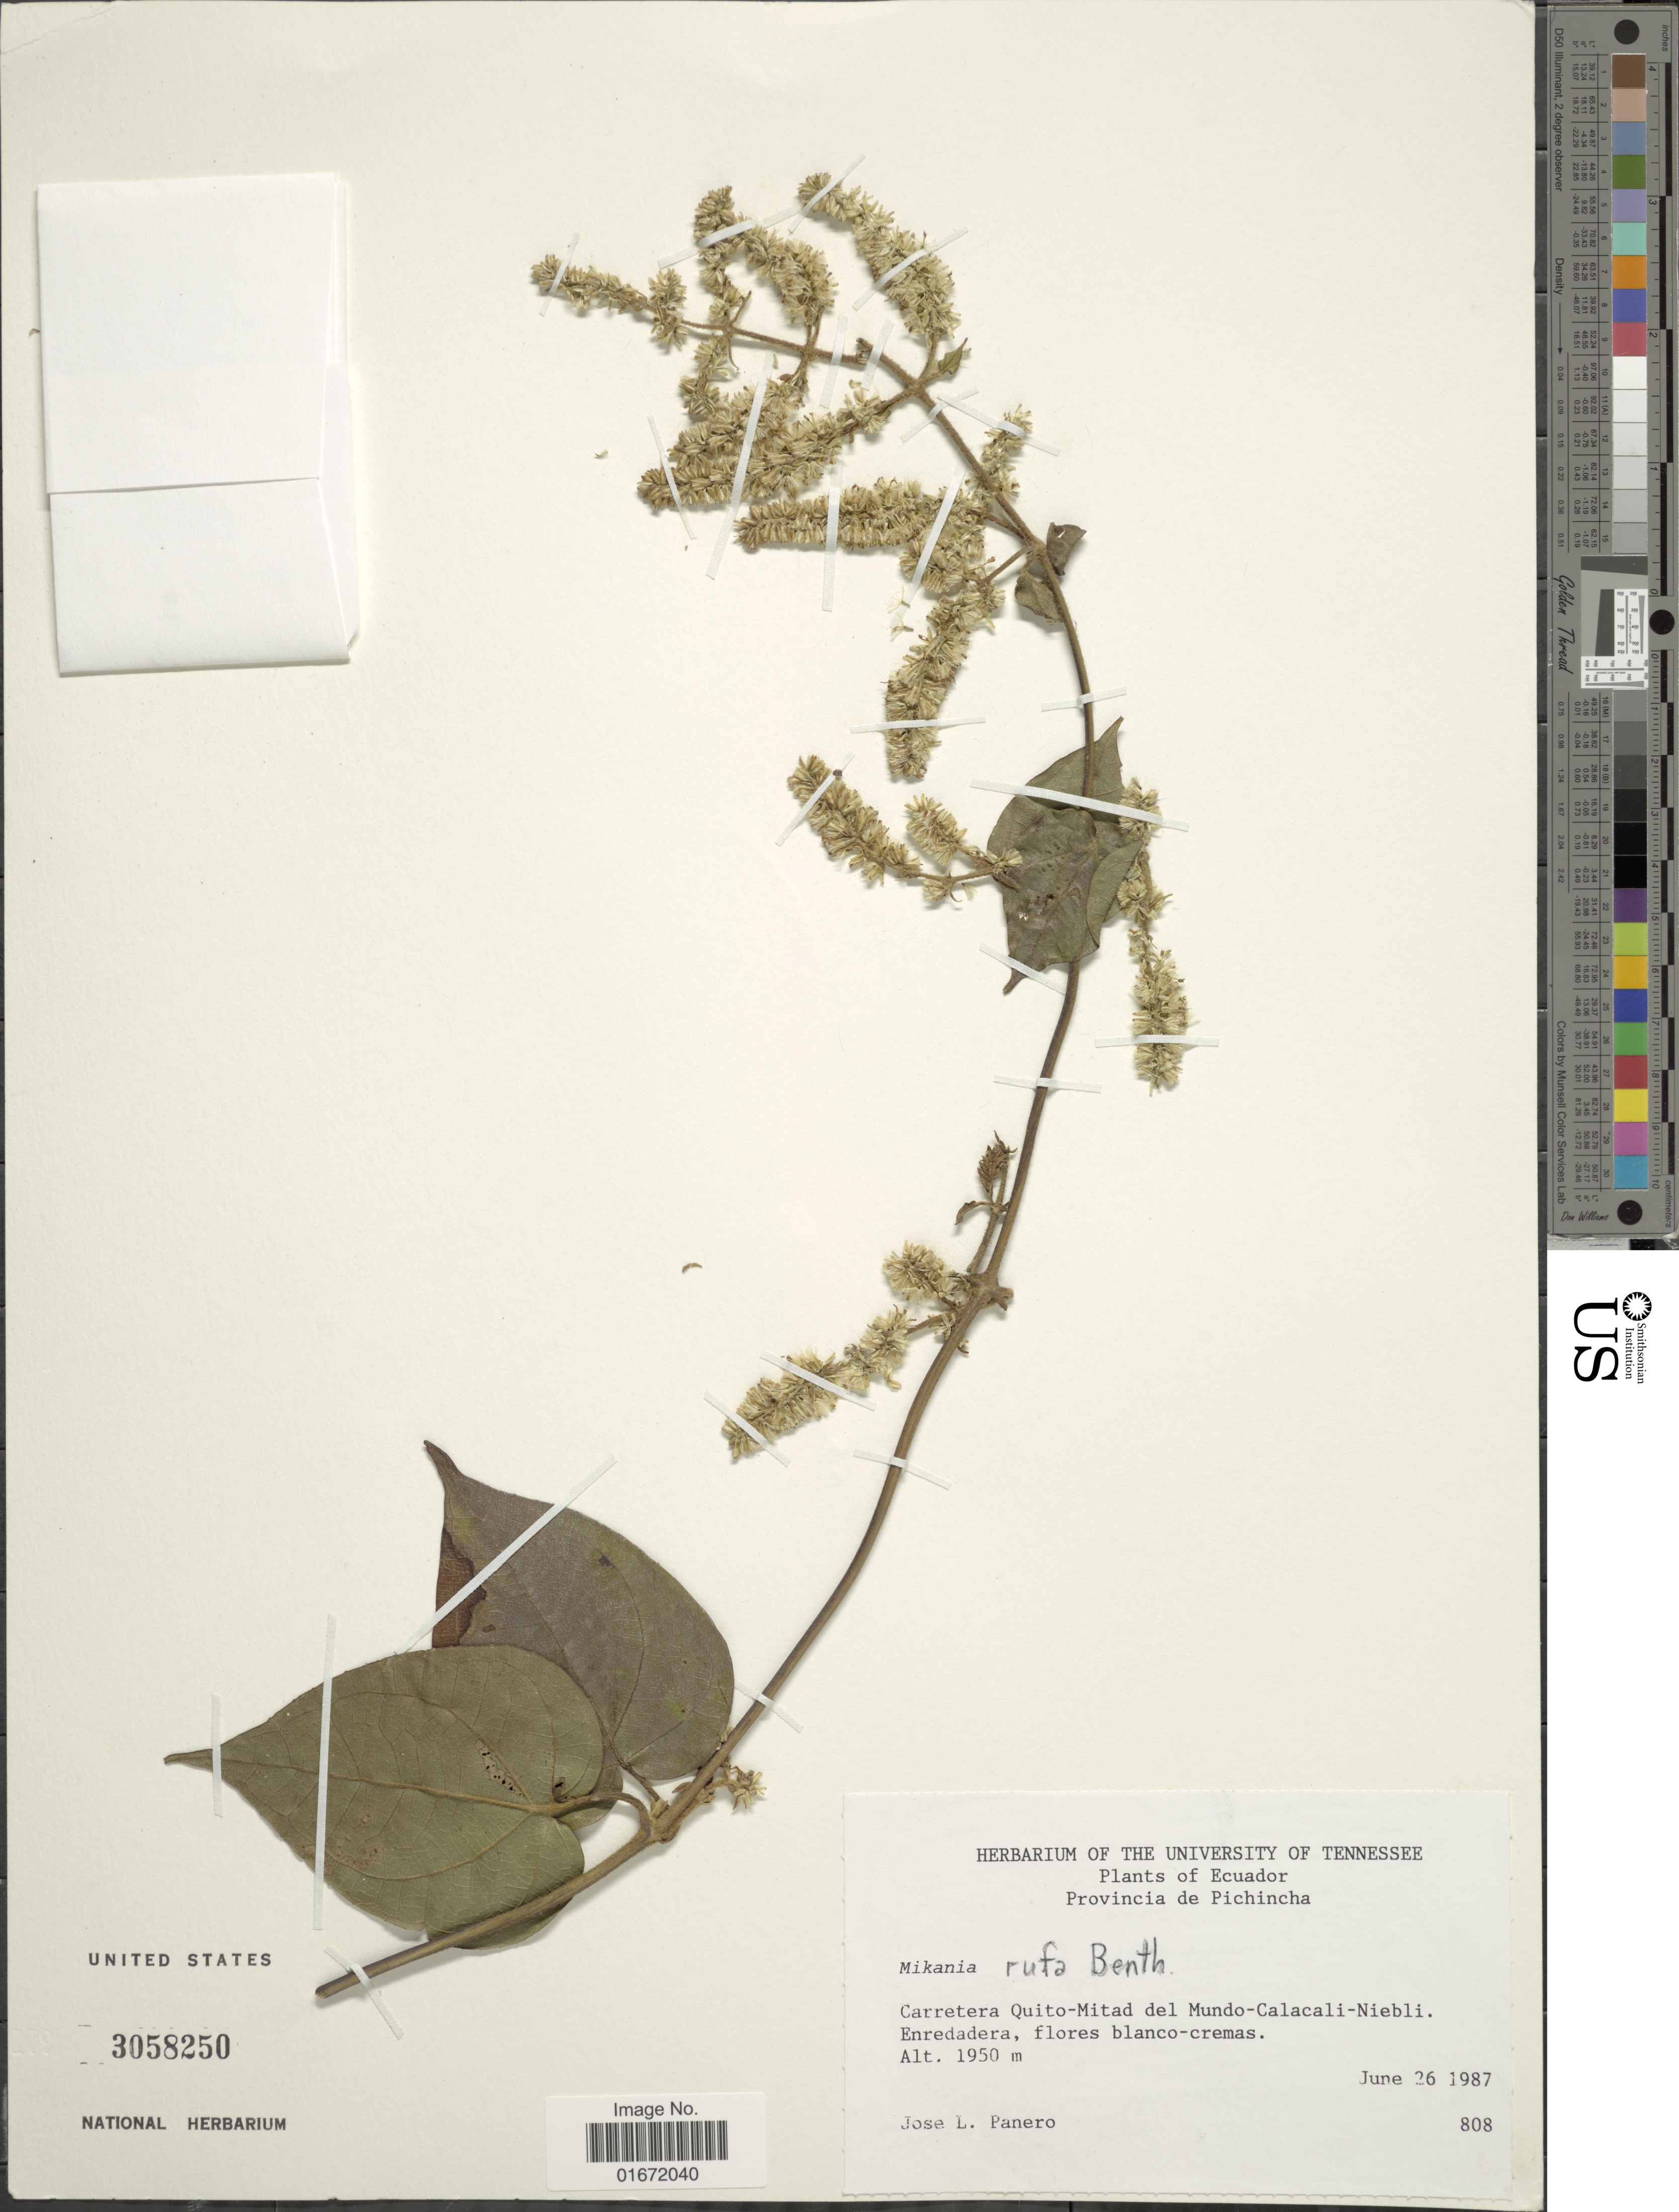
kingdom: Plantae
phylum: Tracheophyta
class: Magnoliopsida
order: Asterales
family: Asteraceae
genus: Mikania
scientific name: Mikania rufa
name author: Benth.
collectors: J. L. Panero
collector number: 808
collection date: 1987-06-26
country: Ecuador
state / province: Pichincha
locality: Provincia de Pichincha. Carretera Quito-Mitad del Mundo-Calacali-Niebli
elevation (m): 1950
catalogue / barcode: US 3058250